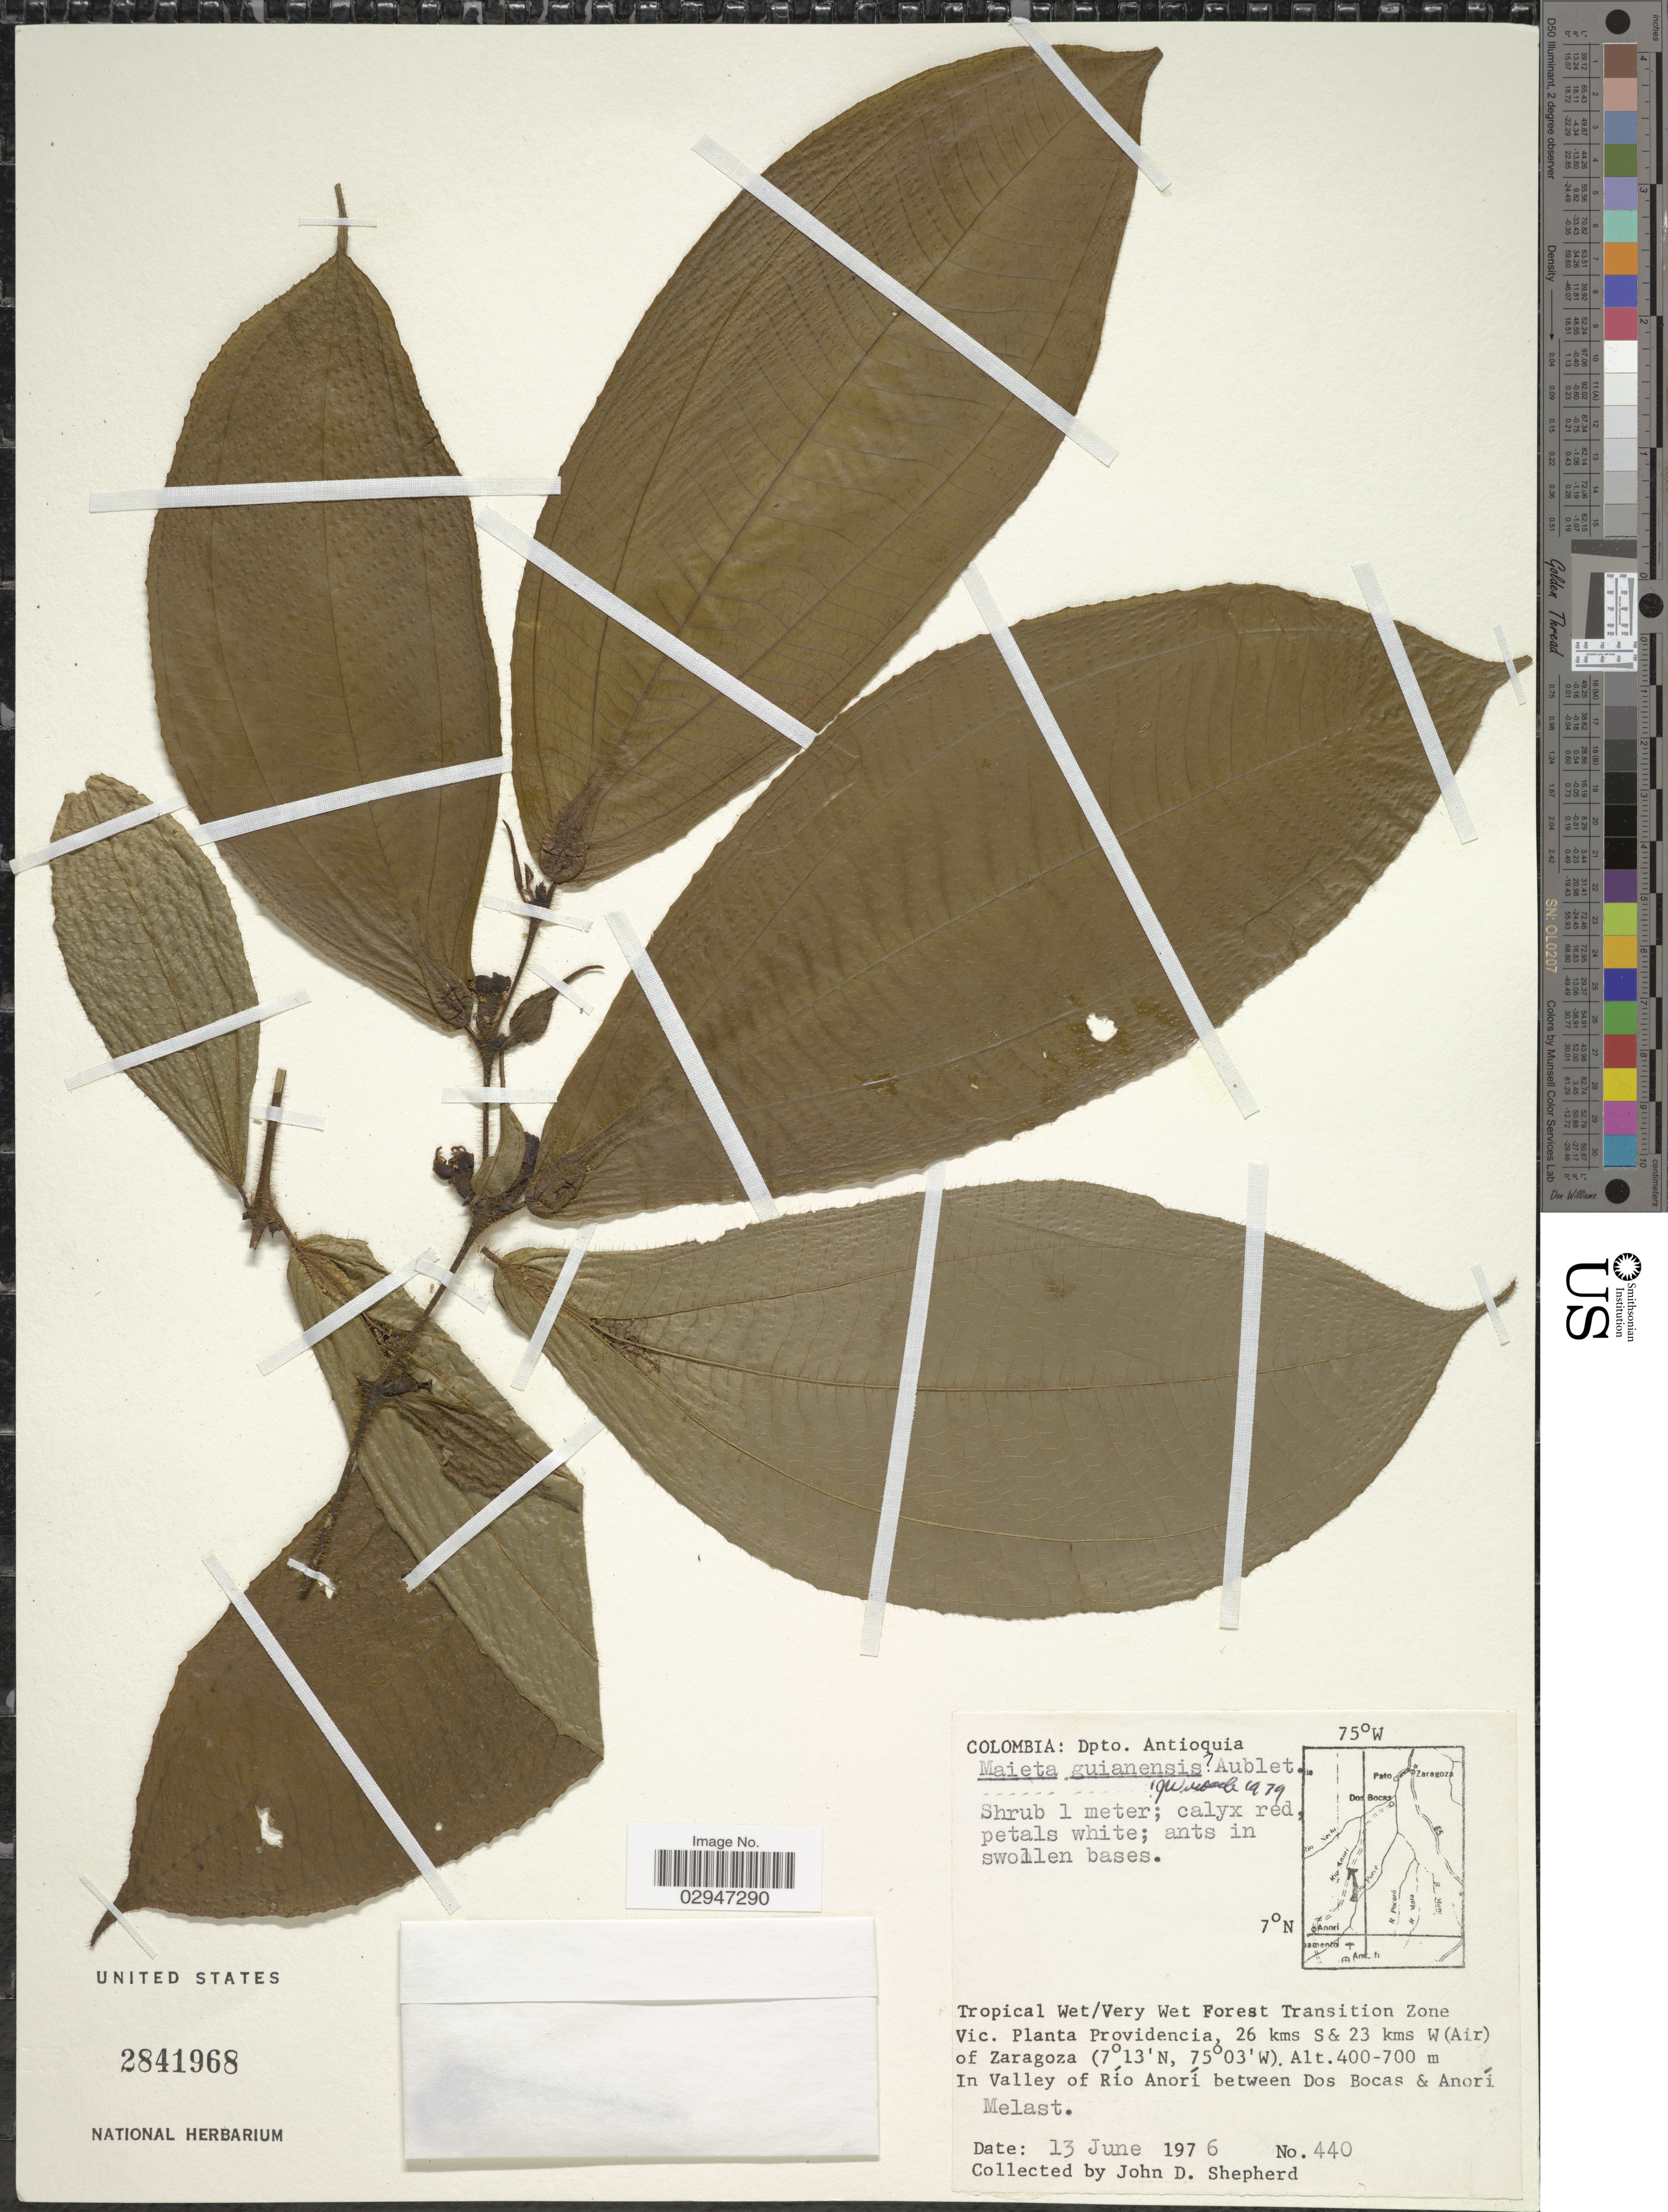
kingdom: Plantae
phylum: Tracheophyta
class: Magnoliopsida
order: Myrtales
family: Melastomataceae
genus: Maieta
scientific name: Maieta guianensis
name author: Aubl.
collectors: J. D. Shepherd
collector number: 440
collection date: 1976-06-13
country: Colombia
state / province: Antioquia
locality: Dpto. Antioquia. Tropical Wet/Very Wet Forest Transition Zone. Vic. Planta Providencia, 26 kms S & 23 kms W (Air) of Zaragoza. In Valley of Río Anorí between Dos Bocas & Anorí.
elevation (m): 400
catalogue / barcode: US 2841968